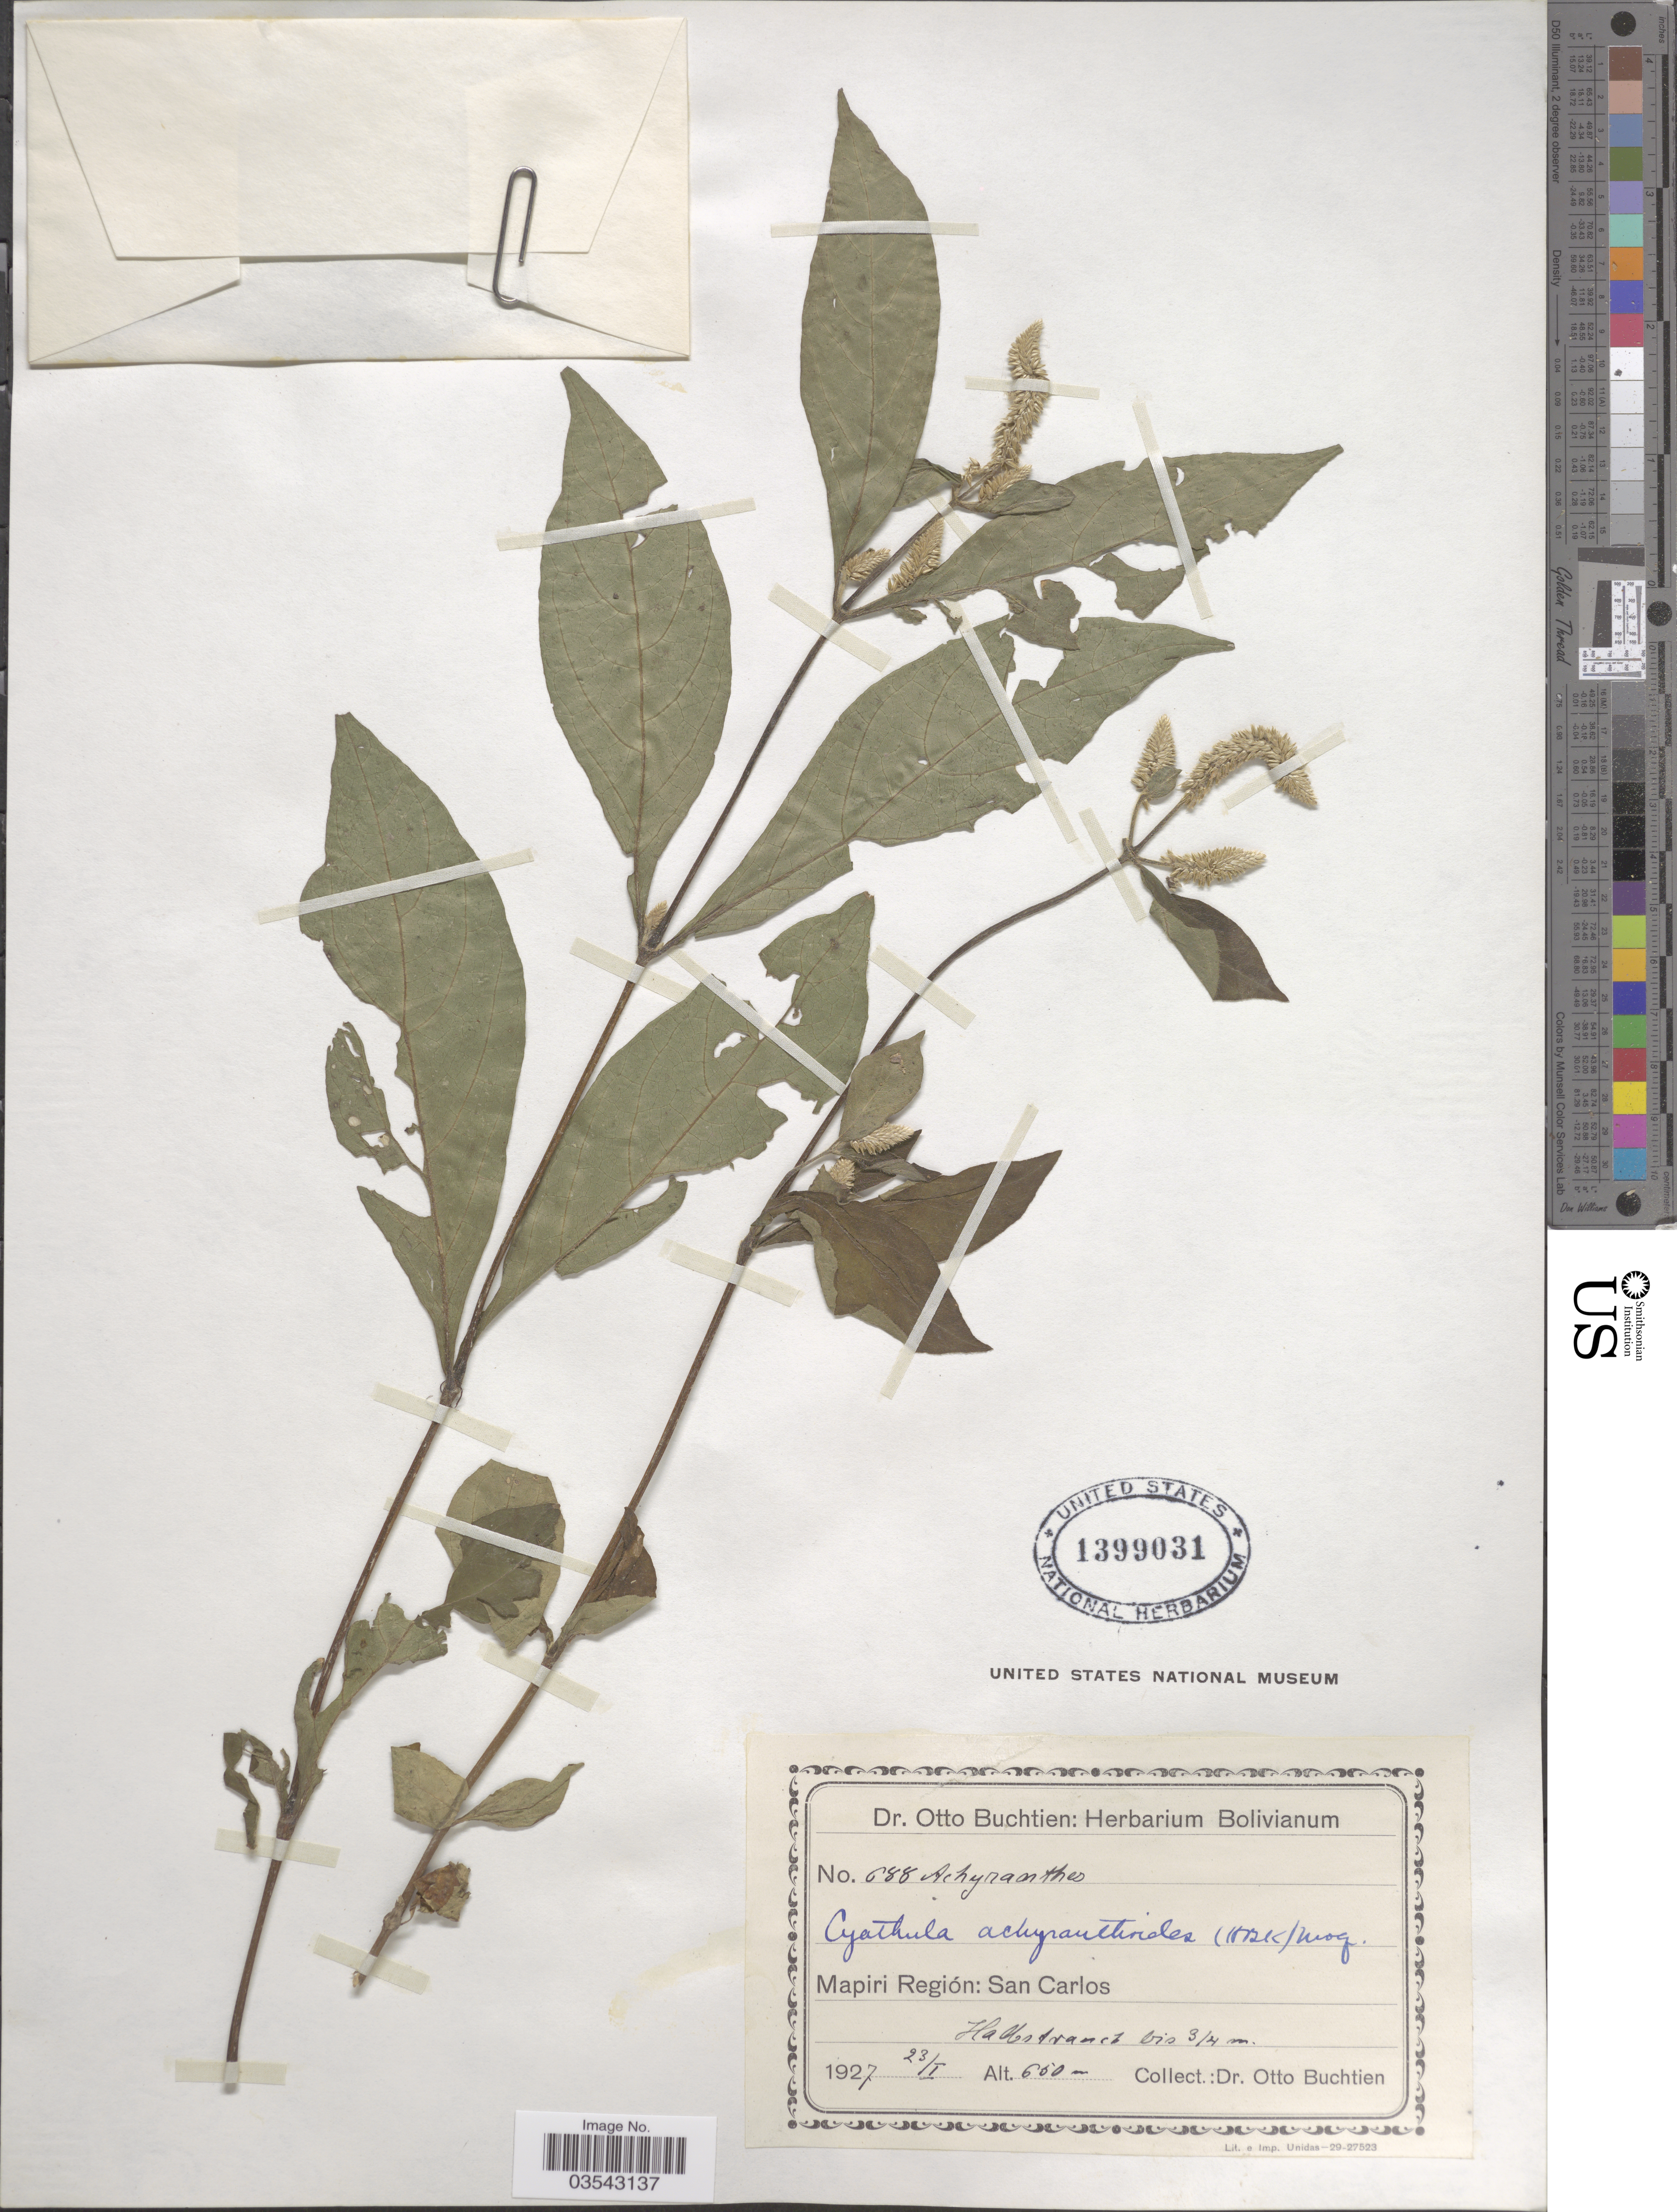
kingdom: Plantae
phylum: Tracheophyta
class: Magnoliopsida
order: Caryophyllales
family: Amaranthaceae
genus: Cyathula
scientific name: Cyathula achyranthoides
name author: (Kunth) Moq.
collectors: O. Buchtien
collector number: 688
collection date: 1927-01-23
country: Bolivia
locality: Mapiri Región: San Carlos.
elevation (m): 650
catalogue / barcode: US 1399031